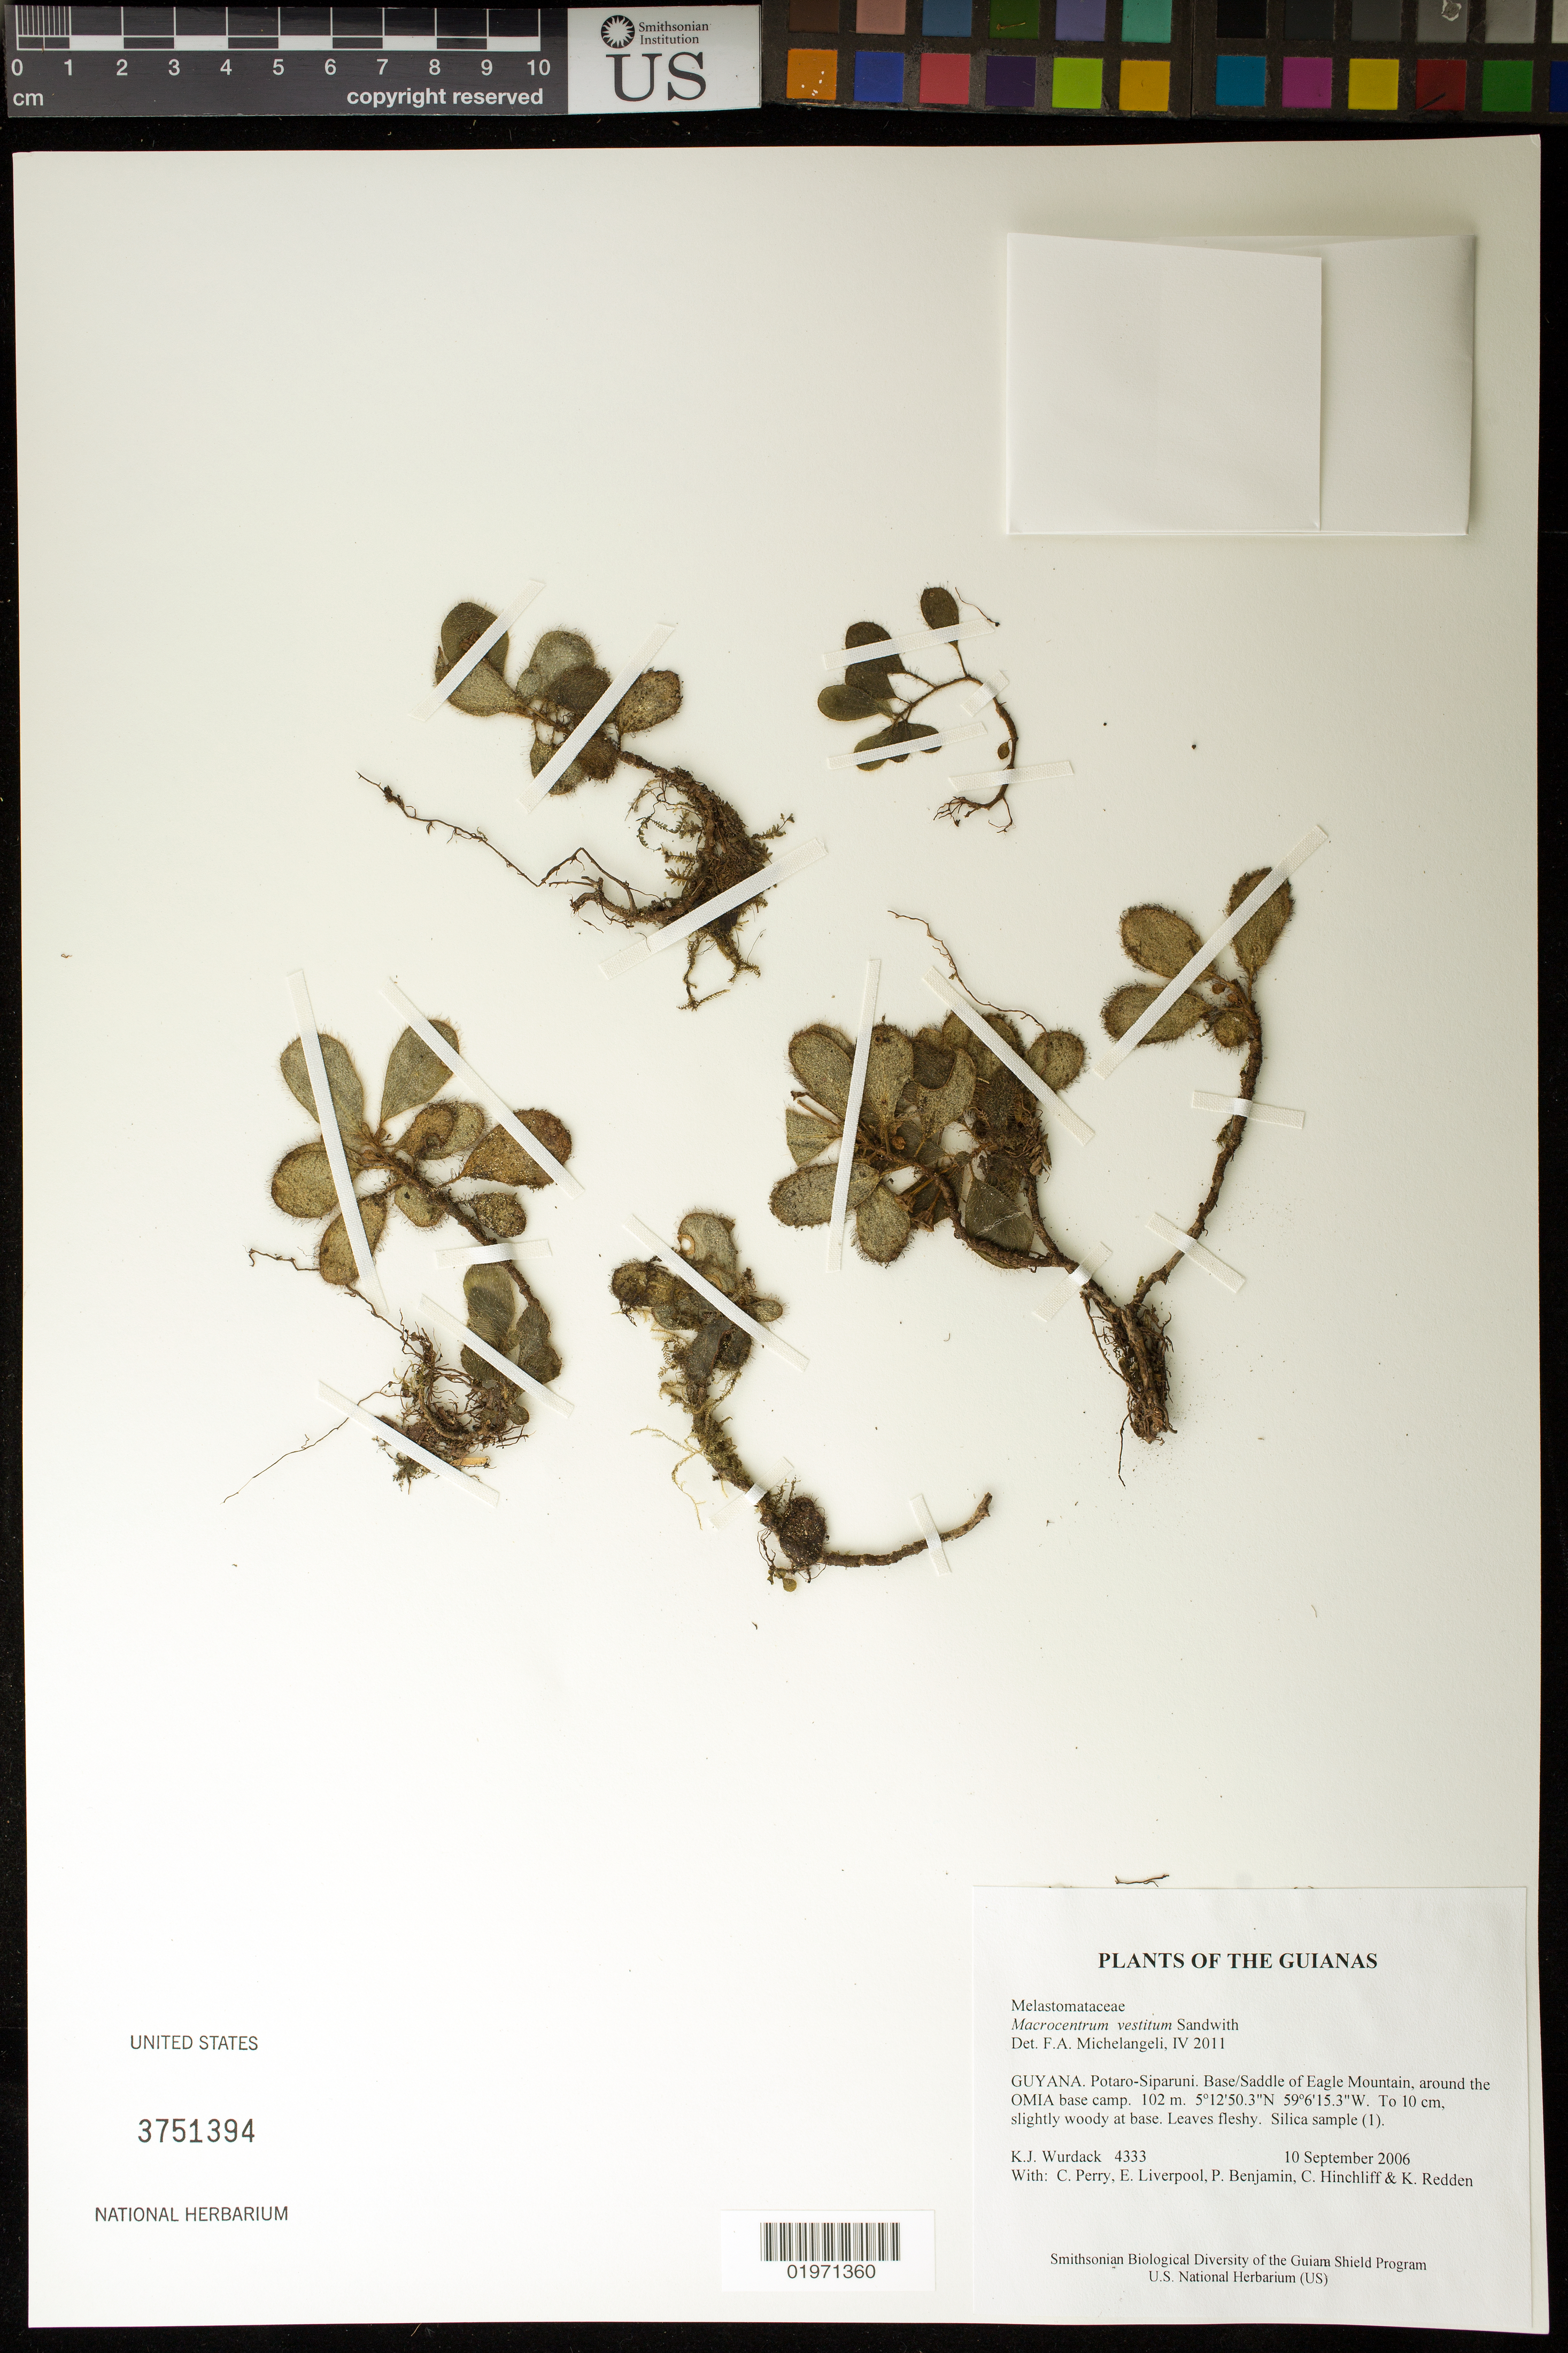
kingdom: Plantae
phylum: Tracheophyta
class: Magnoliopsida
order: Myrtales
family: Melastomataceae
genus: Macrocentrum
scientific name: Macrocentrum vestitum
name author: Sandwith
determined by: Michelangeli, F. A.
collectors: K. Wurdack, C. Perry, E. Liverpool, P. Benjamin, C. E. Hinchliff & K. M. Redden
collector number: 4333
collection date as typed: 10 September 2006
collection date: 2006-09-10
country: Guyana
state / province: Potaro-Siparuni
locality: Base/Saddle of Eagle Mountain, around the OMIA base camp.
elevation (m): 102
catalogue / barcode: US 3751394